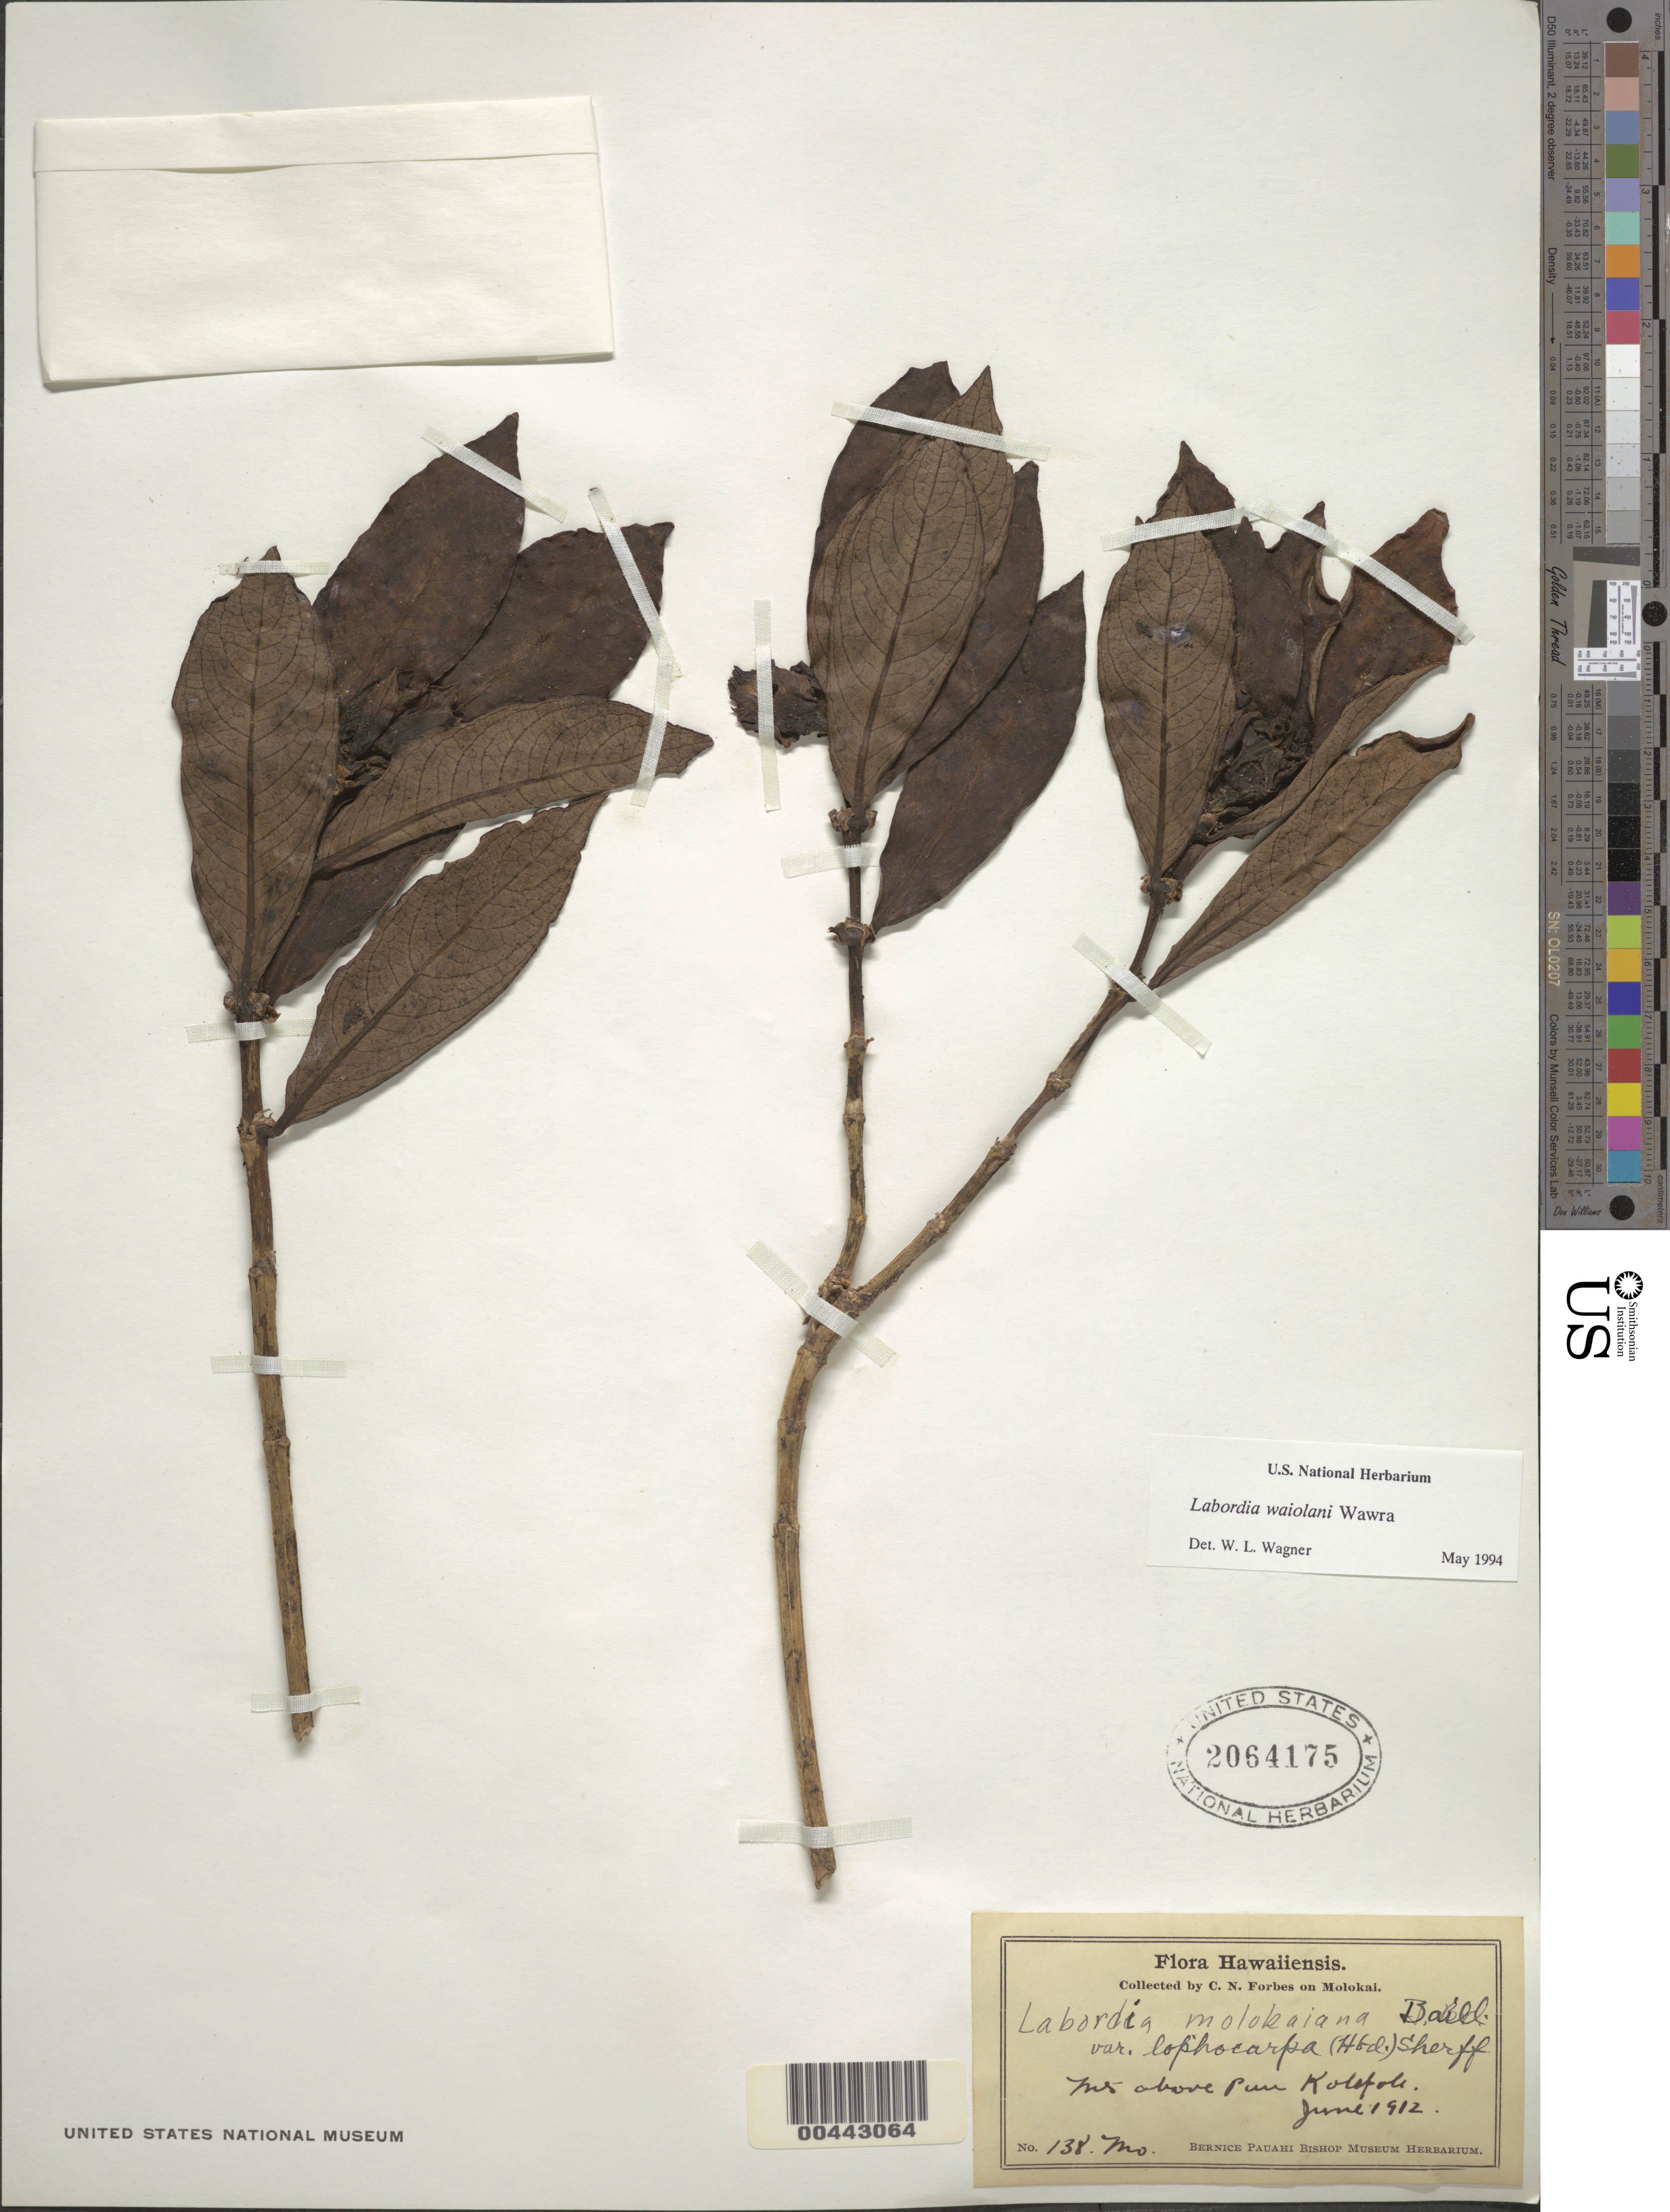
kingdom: Plantae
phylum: Tracheophyta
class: Magnoliopsida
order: Gentianales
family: Loganiaceae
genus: Geniostoma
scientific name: Geniostoma waiolani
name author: (Wawra) Byng & Christenh.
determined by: Wagner, W. L., (BOT), Smithsonian Institution - National Museum of Natural History (UNITED STATES)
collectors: C. N. Forbes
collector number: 138.Mo.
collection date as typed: Jun 1912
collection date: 1912-06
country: United States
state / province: Hawaii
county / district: Maui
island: Moloka'i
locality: Mts. above Puu Kolekole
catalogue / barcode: US 2064175